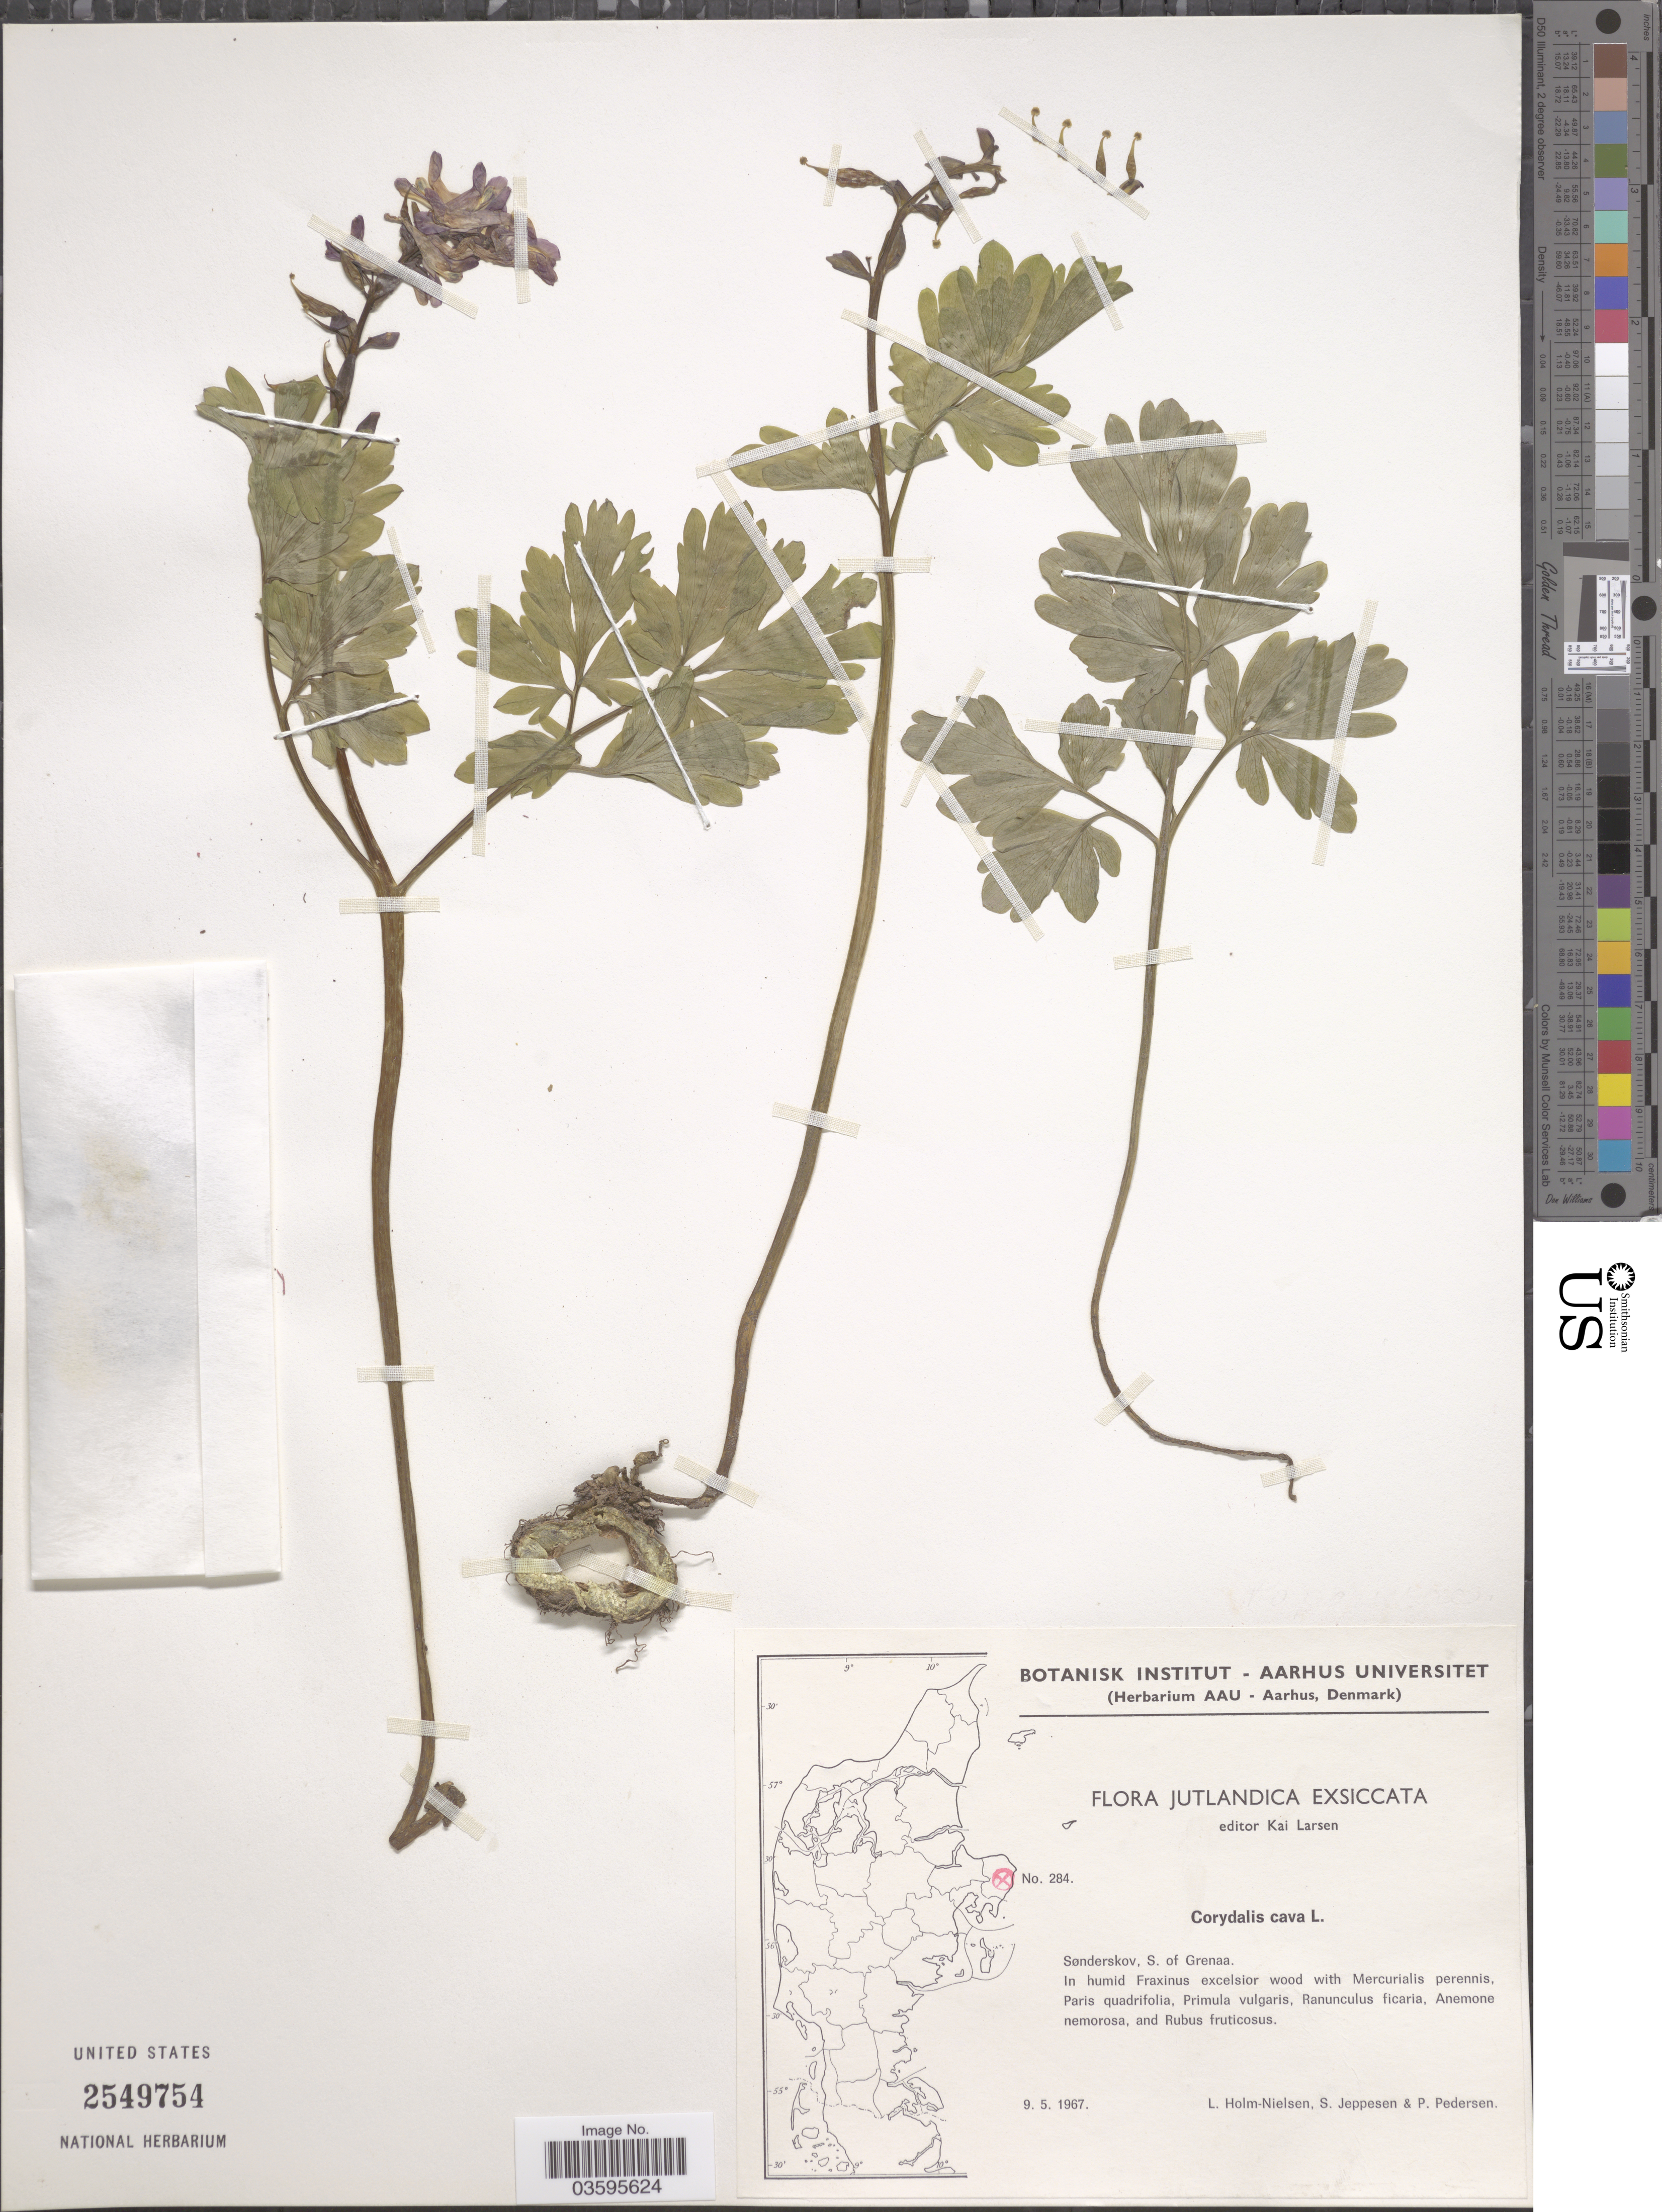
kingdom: Plantae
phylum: Tracheophyta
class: Magnoliopsida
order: Ranunculales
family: Papaveraceae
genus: Fumaria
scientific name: Fumaria cava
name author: Mill.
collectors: L. Holm-Nielsen, S. Jeppesen & P. Pedersen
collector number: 284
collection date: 1967-05-09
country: Denmark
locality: Jutlandica. Sønderskov, S. of Grenaa.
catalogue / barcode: US 2549754